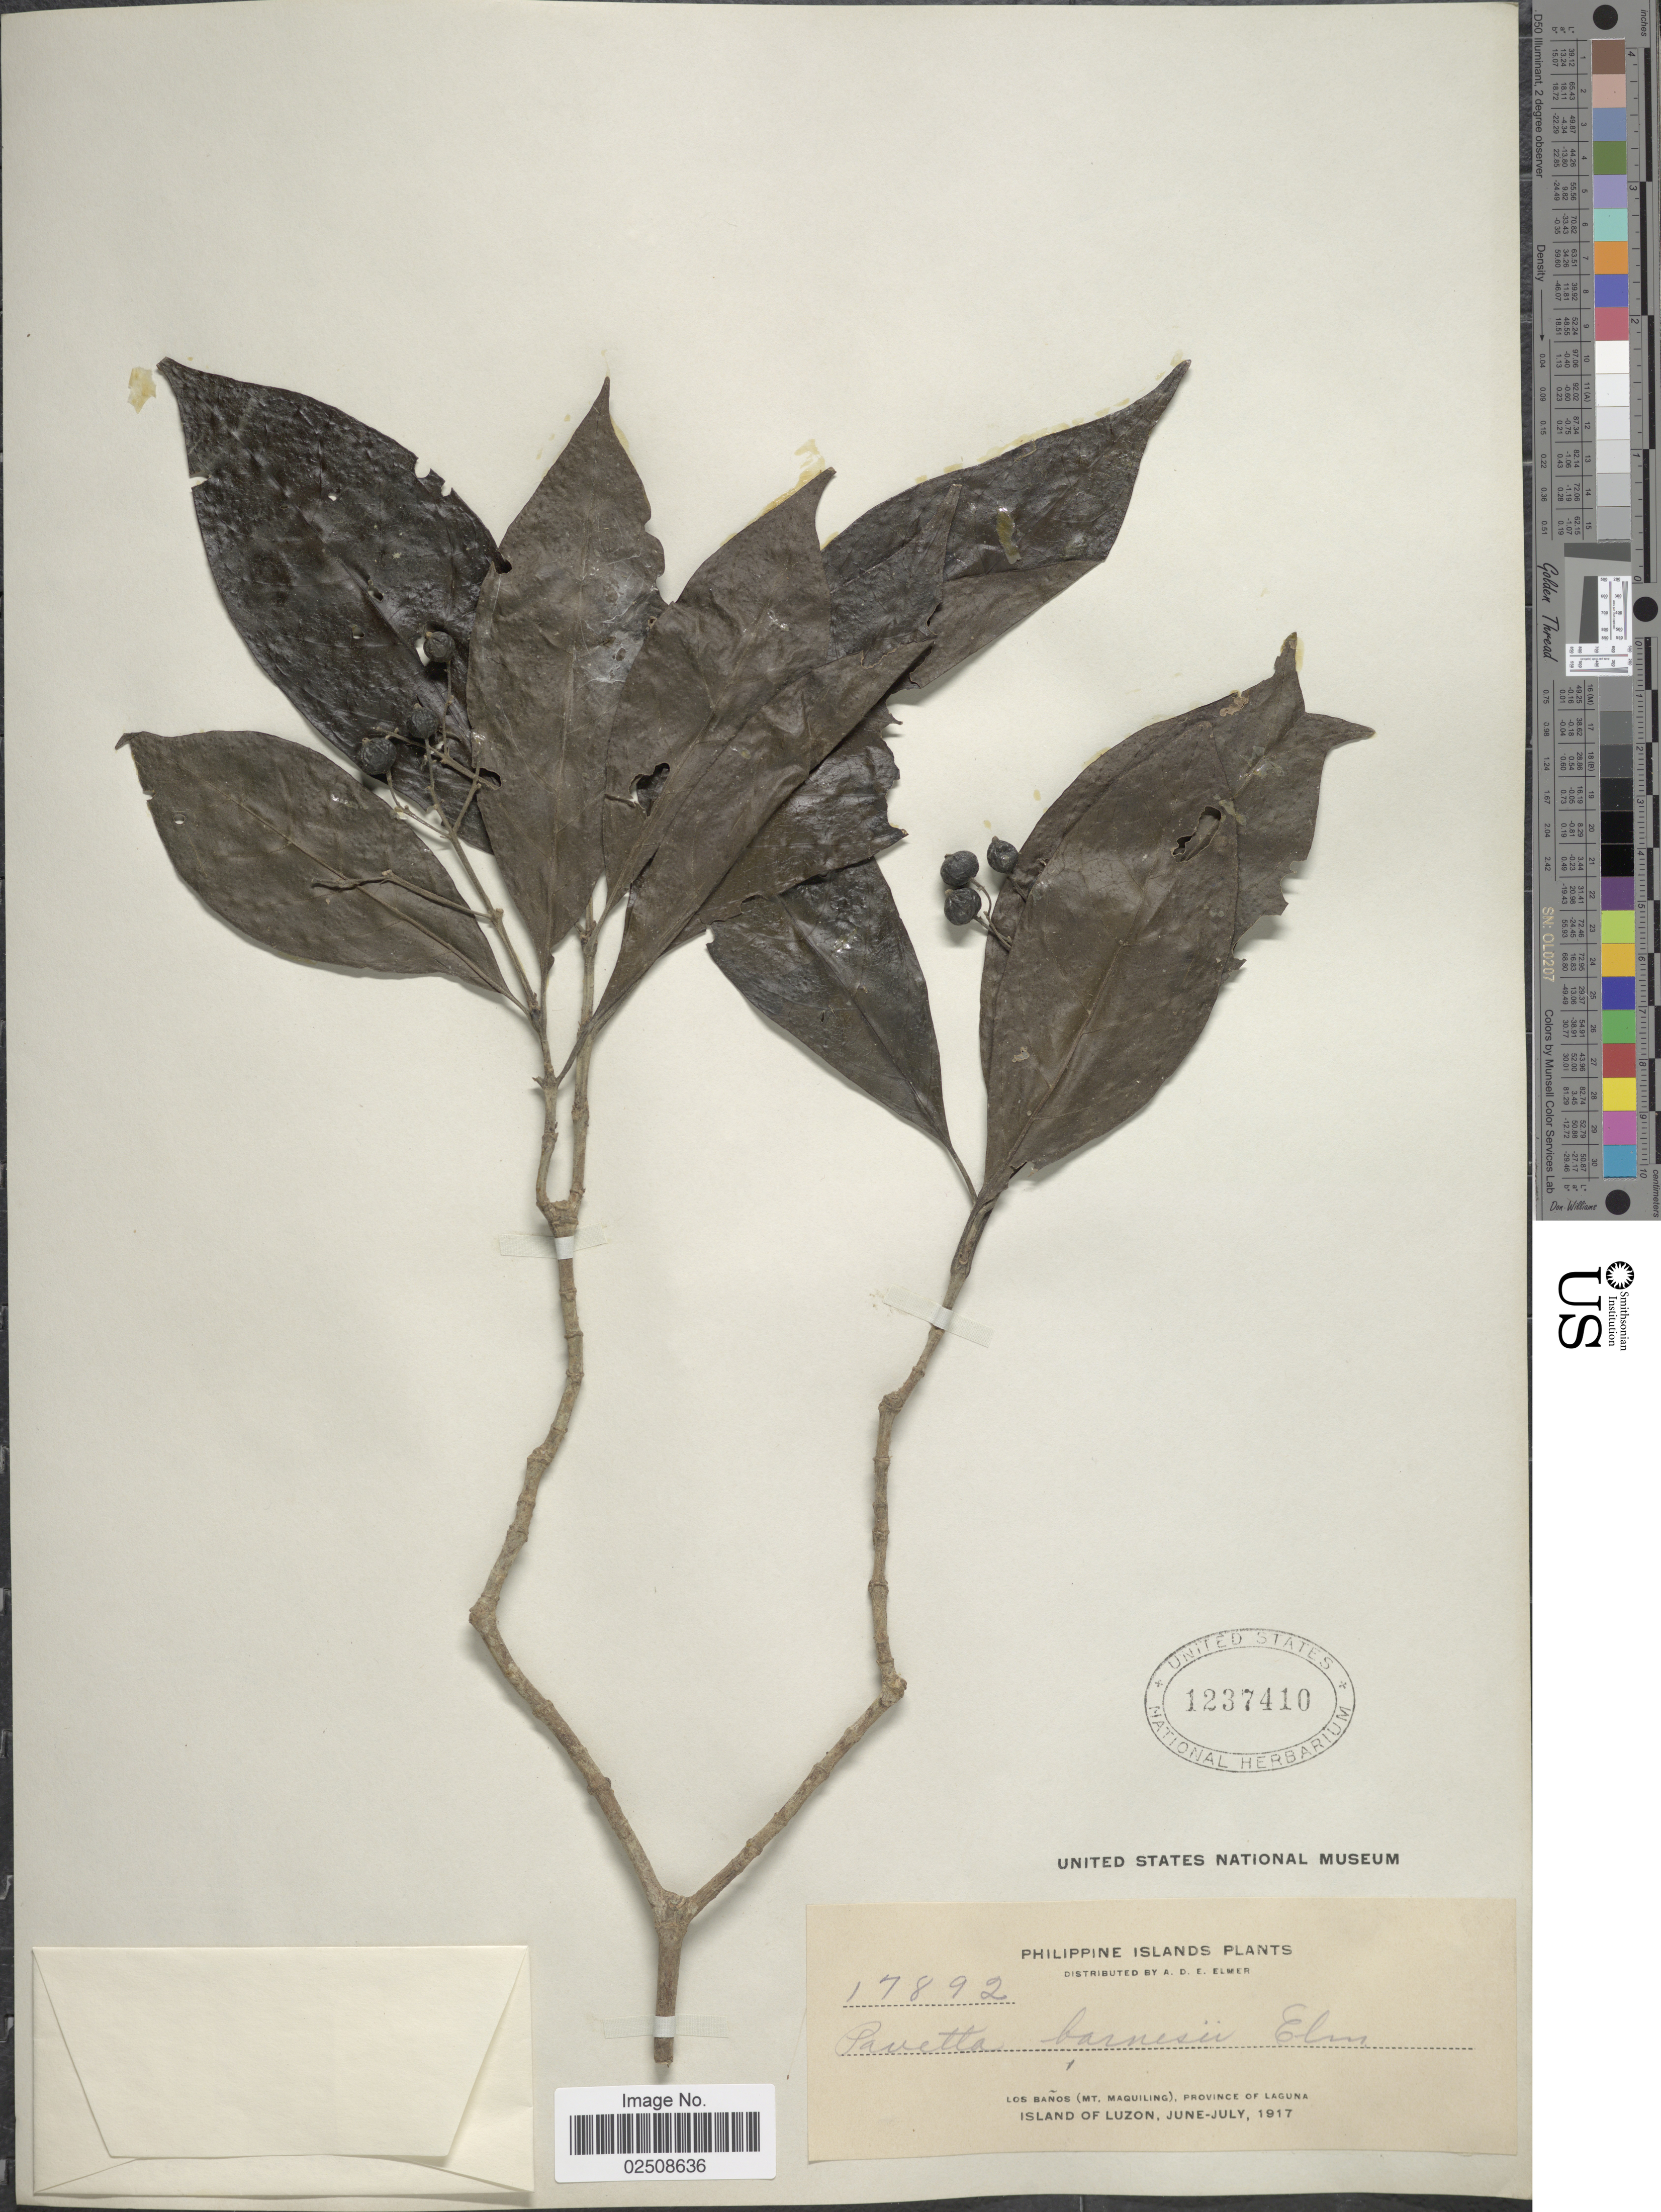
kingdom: Plantae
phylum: Tracheophyta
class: Magnoliopsida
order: Gentianales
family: Rubiaceae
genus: Pavetta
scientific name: Pavetta indica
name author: L.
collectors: A. D. E. Elmer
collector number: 17892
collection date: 1917-06/1917-07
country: Philippines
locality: Philippine Islands. Los Banos (Mt. Maquiling), Province of Laguna. Island of Luzon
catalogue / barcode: US 1237410